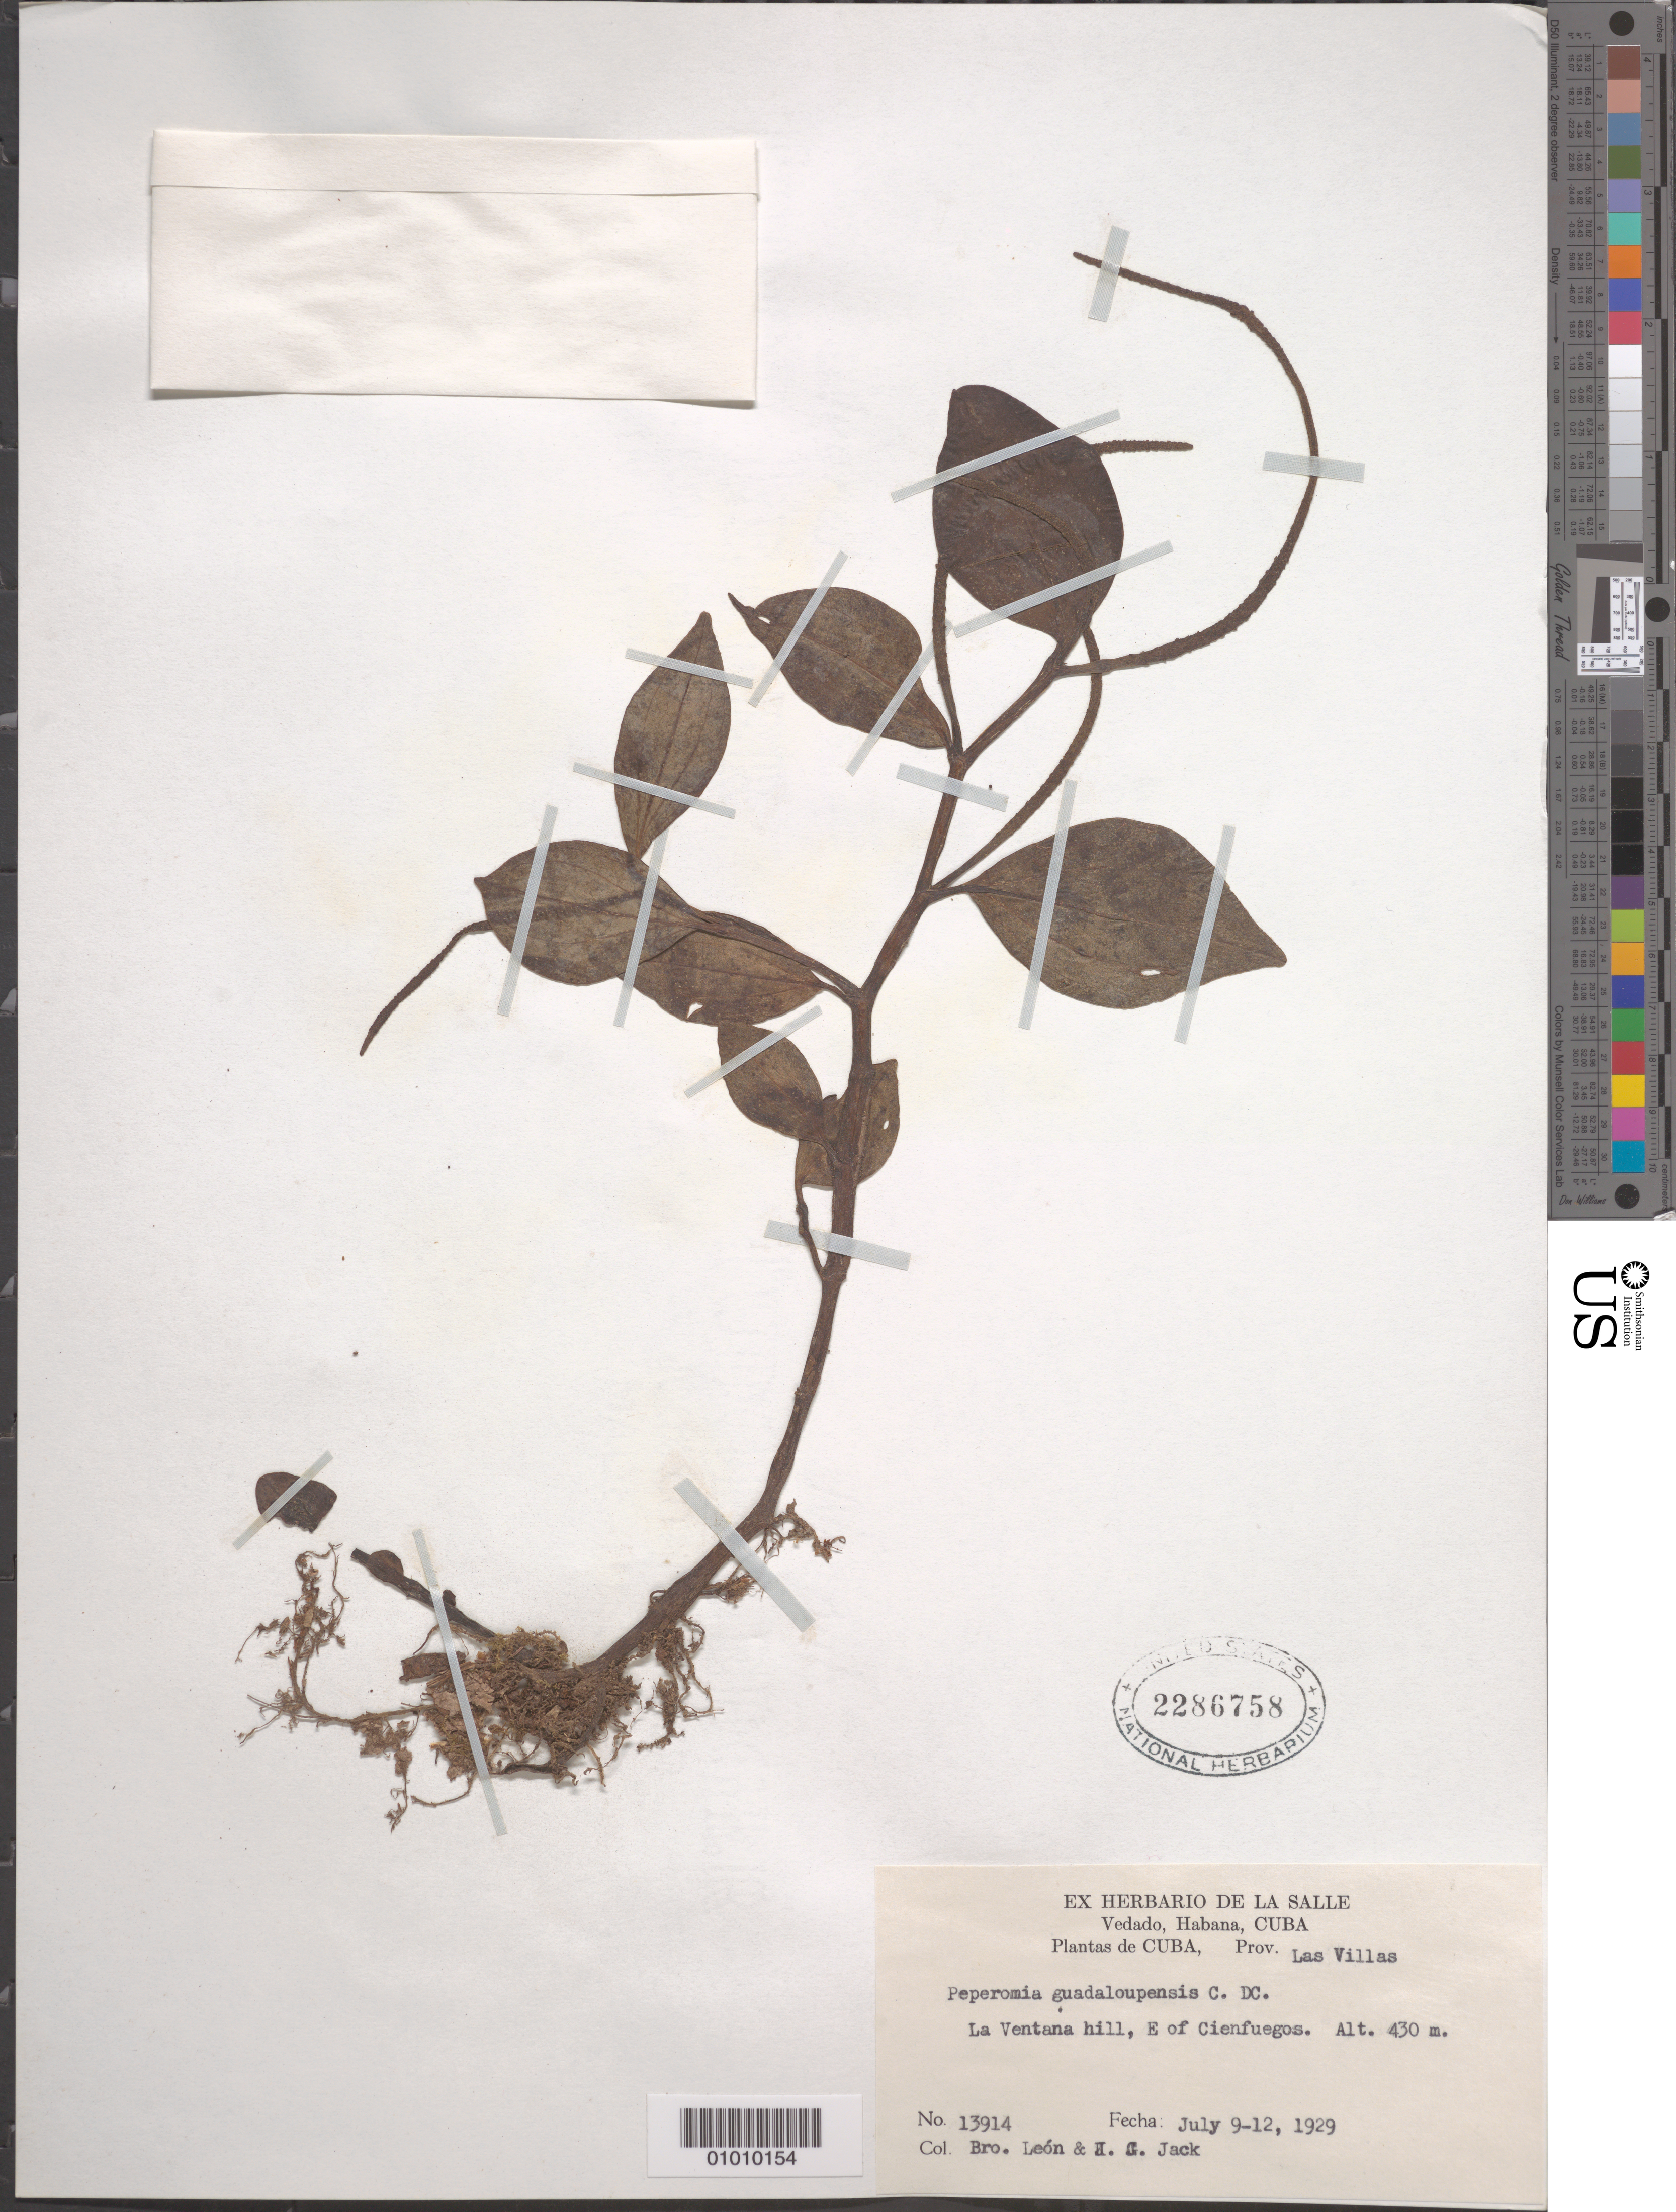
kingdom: Plantae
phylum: Tracheophyta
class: Magnoliopsida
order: Piperales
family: Piperaceae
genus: Peperomia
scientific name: Peperomia guadaloupensis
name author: C. DC.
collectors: Bro. León & J. G. Jack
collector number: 13914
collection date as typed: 09 Jul 1929 to 12 Jul 1929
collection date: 1929-07-09/1929-07-12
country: Cuba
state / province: Las Villas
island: Cuba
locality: La Ventana Hill, E of Cienfuegos Vedado, Habana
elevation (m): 430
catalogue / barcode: US 2286758